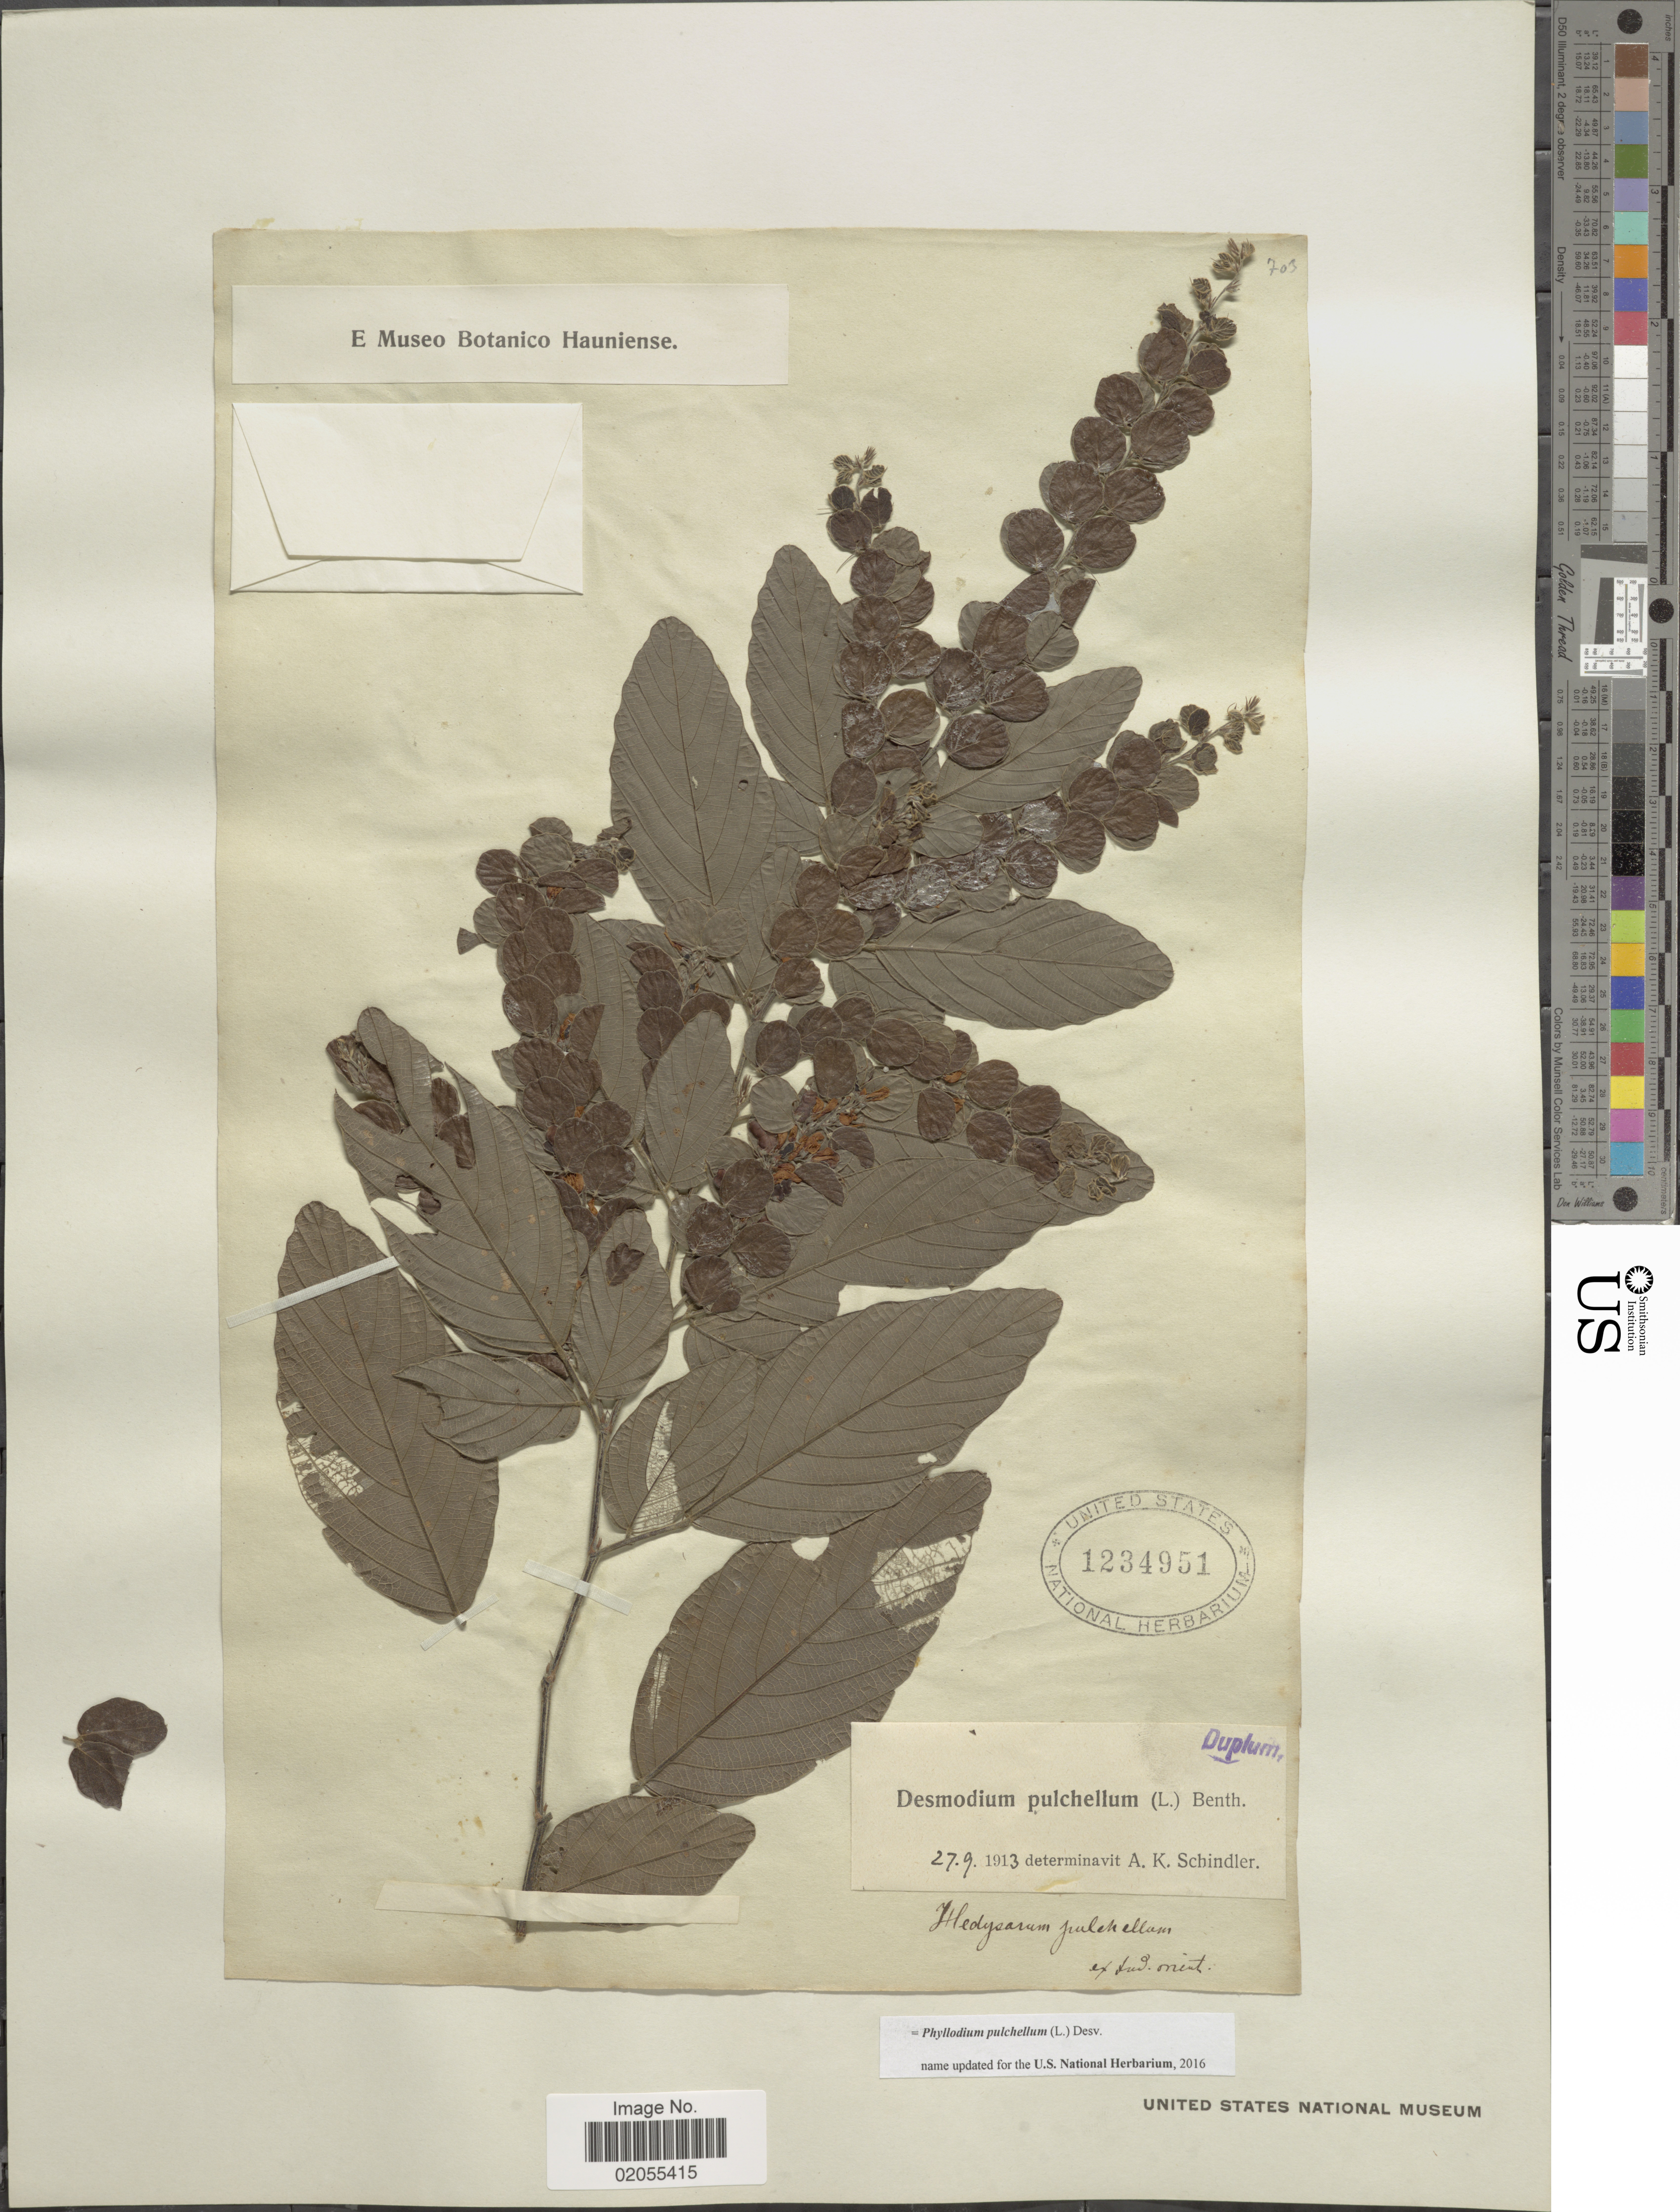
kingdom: Plantae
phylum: Tracheophyta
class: Magnoliopsida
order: Fabales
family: Fabaceae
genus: Phyllodium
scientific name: Phyllodium pulchellum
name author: (L.) Desv.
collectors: ex Mus. Bot. Hauniense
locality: ex Ind. orient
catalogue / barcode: US 1234951